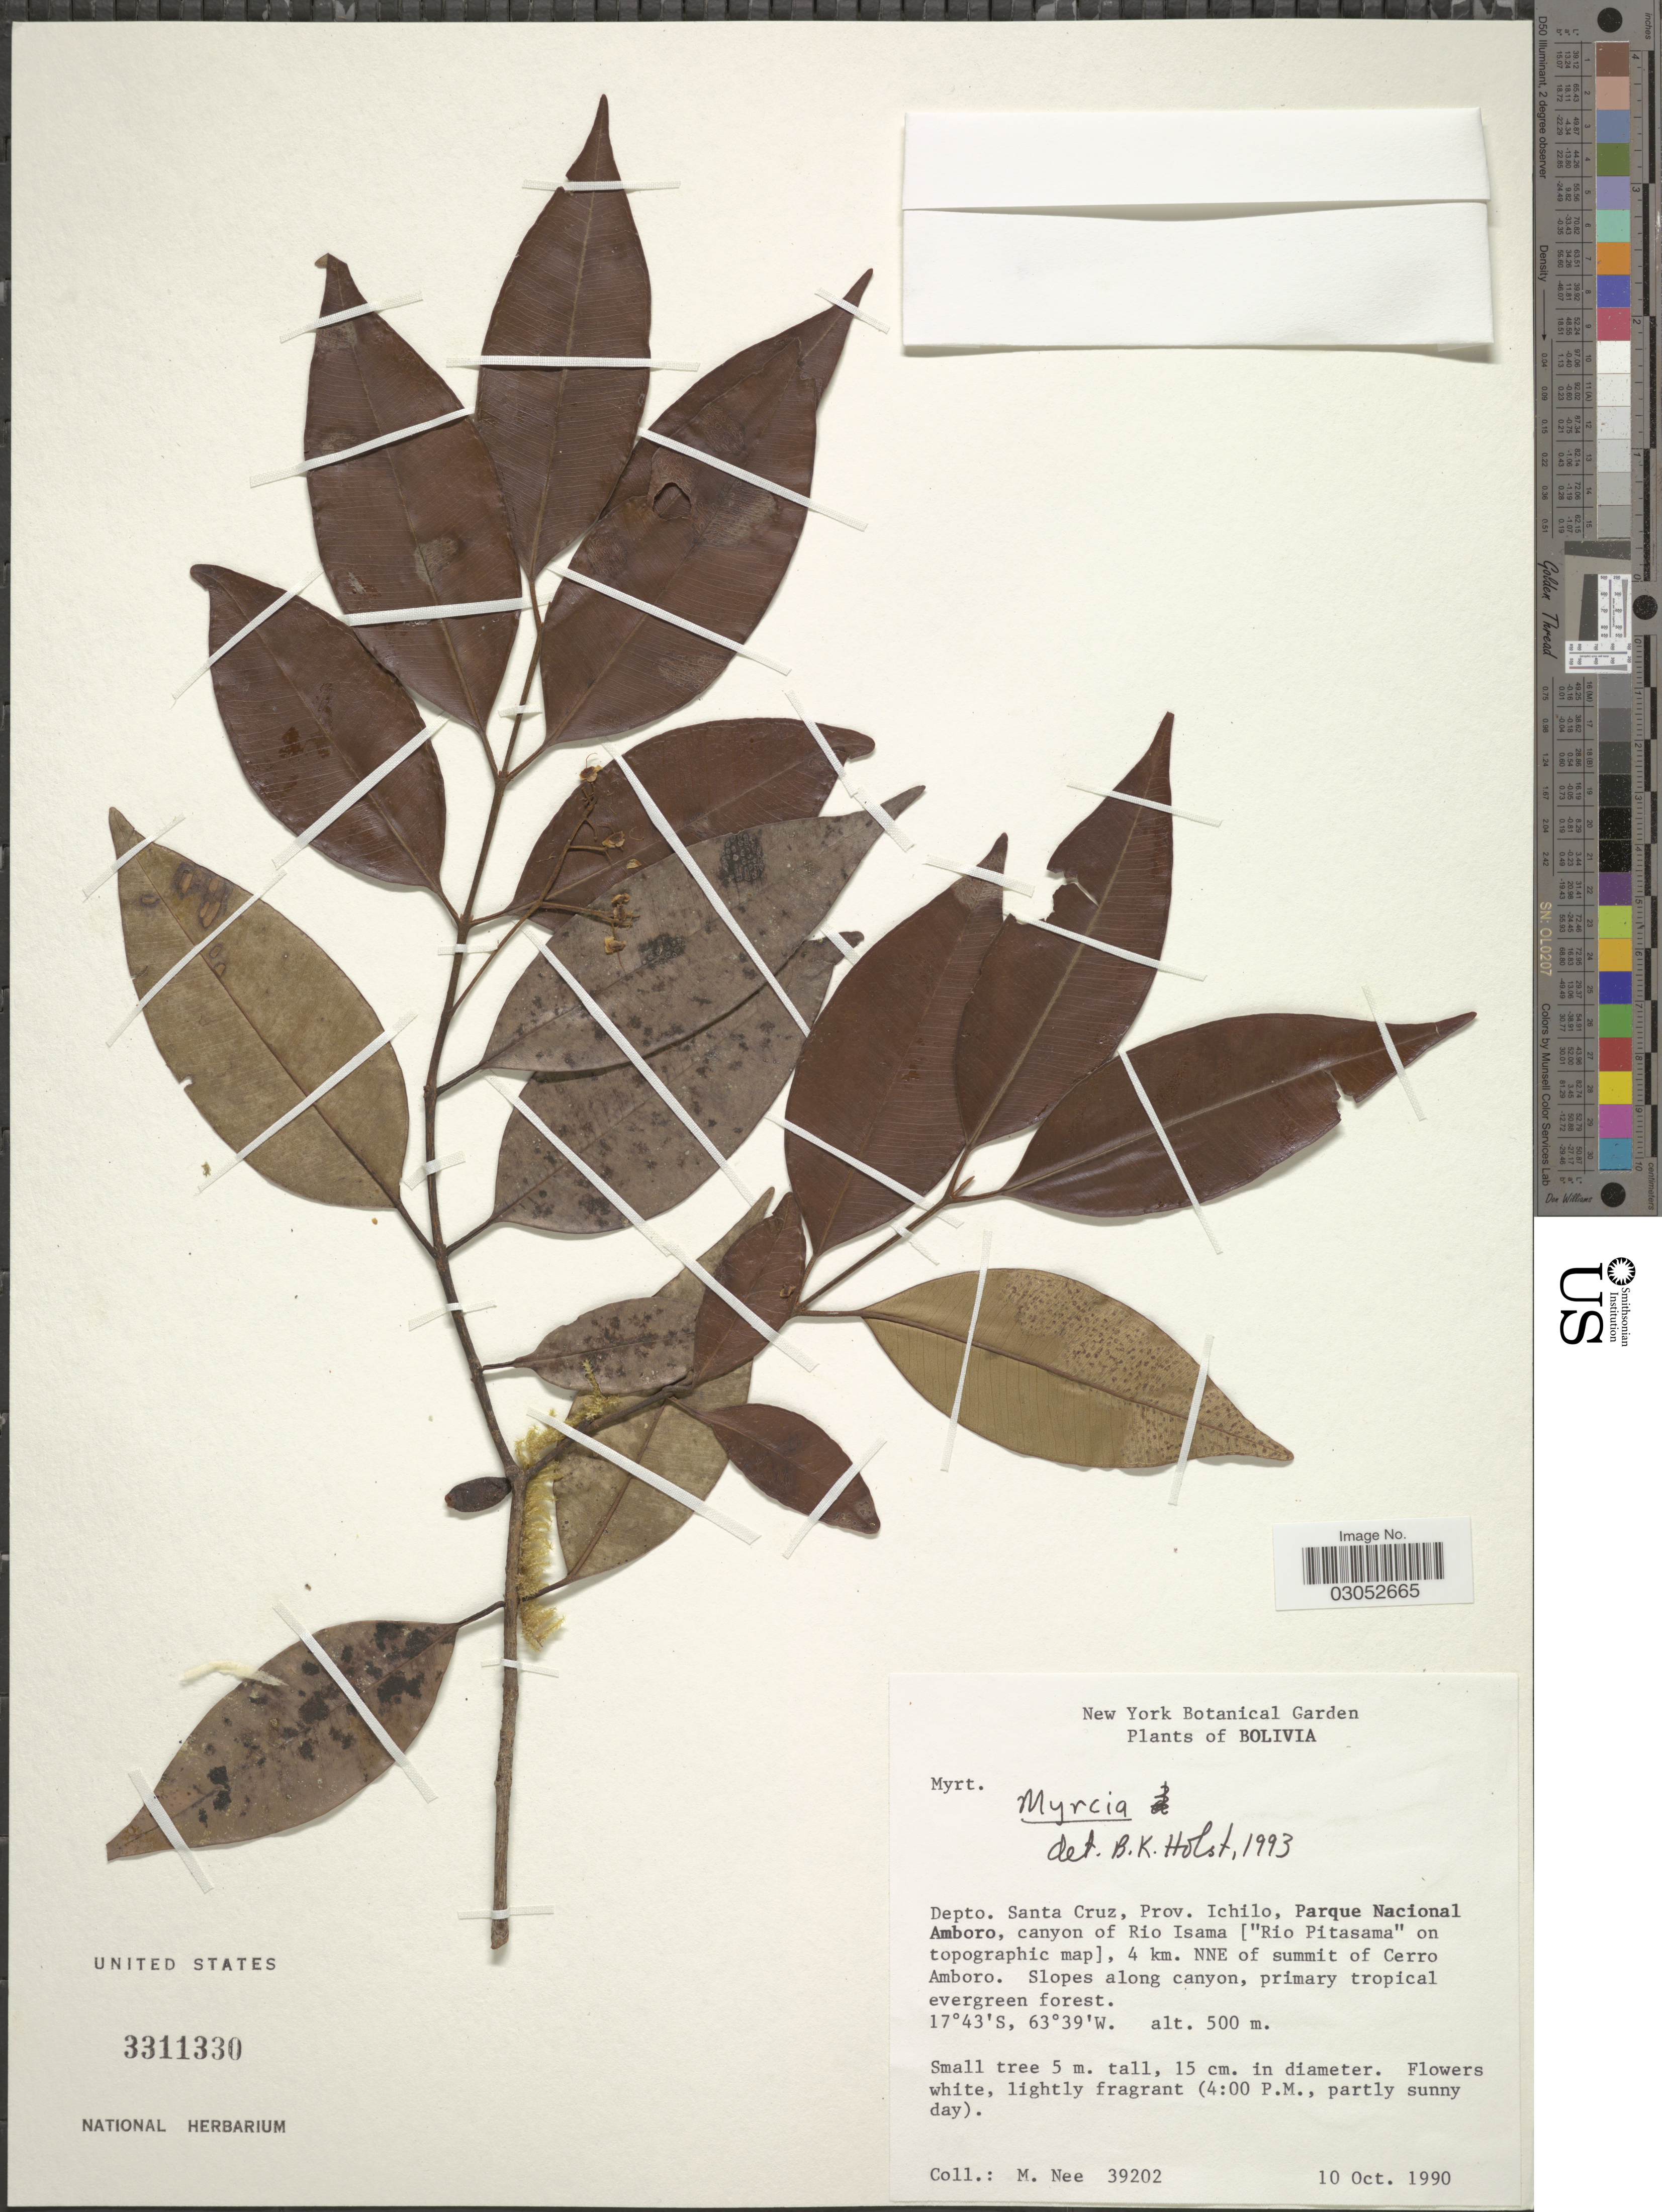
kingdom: Plantae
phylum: Tracheophyta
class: Magnoliopsida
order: Myrtales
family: Myrtaceae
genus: Myrcia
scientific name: Myrcia sp.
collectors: M. Nee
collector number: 39202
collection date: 1990-10-10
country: Bolivia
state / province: Santa Cruz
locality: Depto. Santa Cruz, Prov. Ichilo, Parque Nacional Amboro, canyon of Rio Isama ["Rio Pitasama" on topographic map], 4 km. NNE of summit of Cerro Amboro.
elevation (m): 500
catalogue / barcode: US 3311330